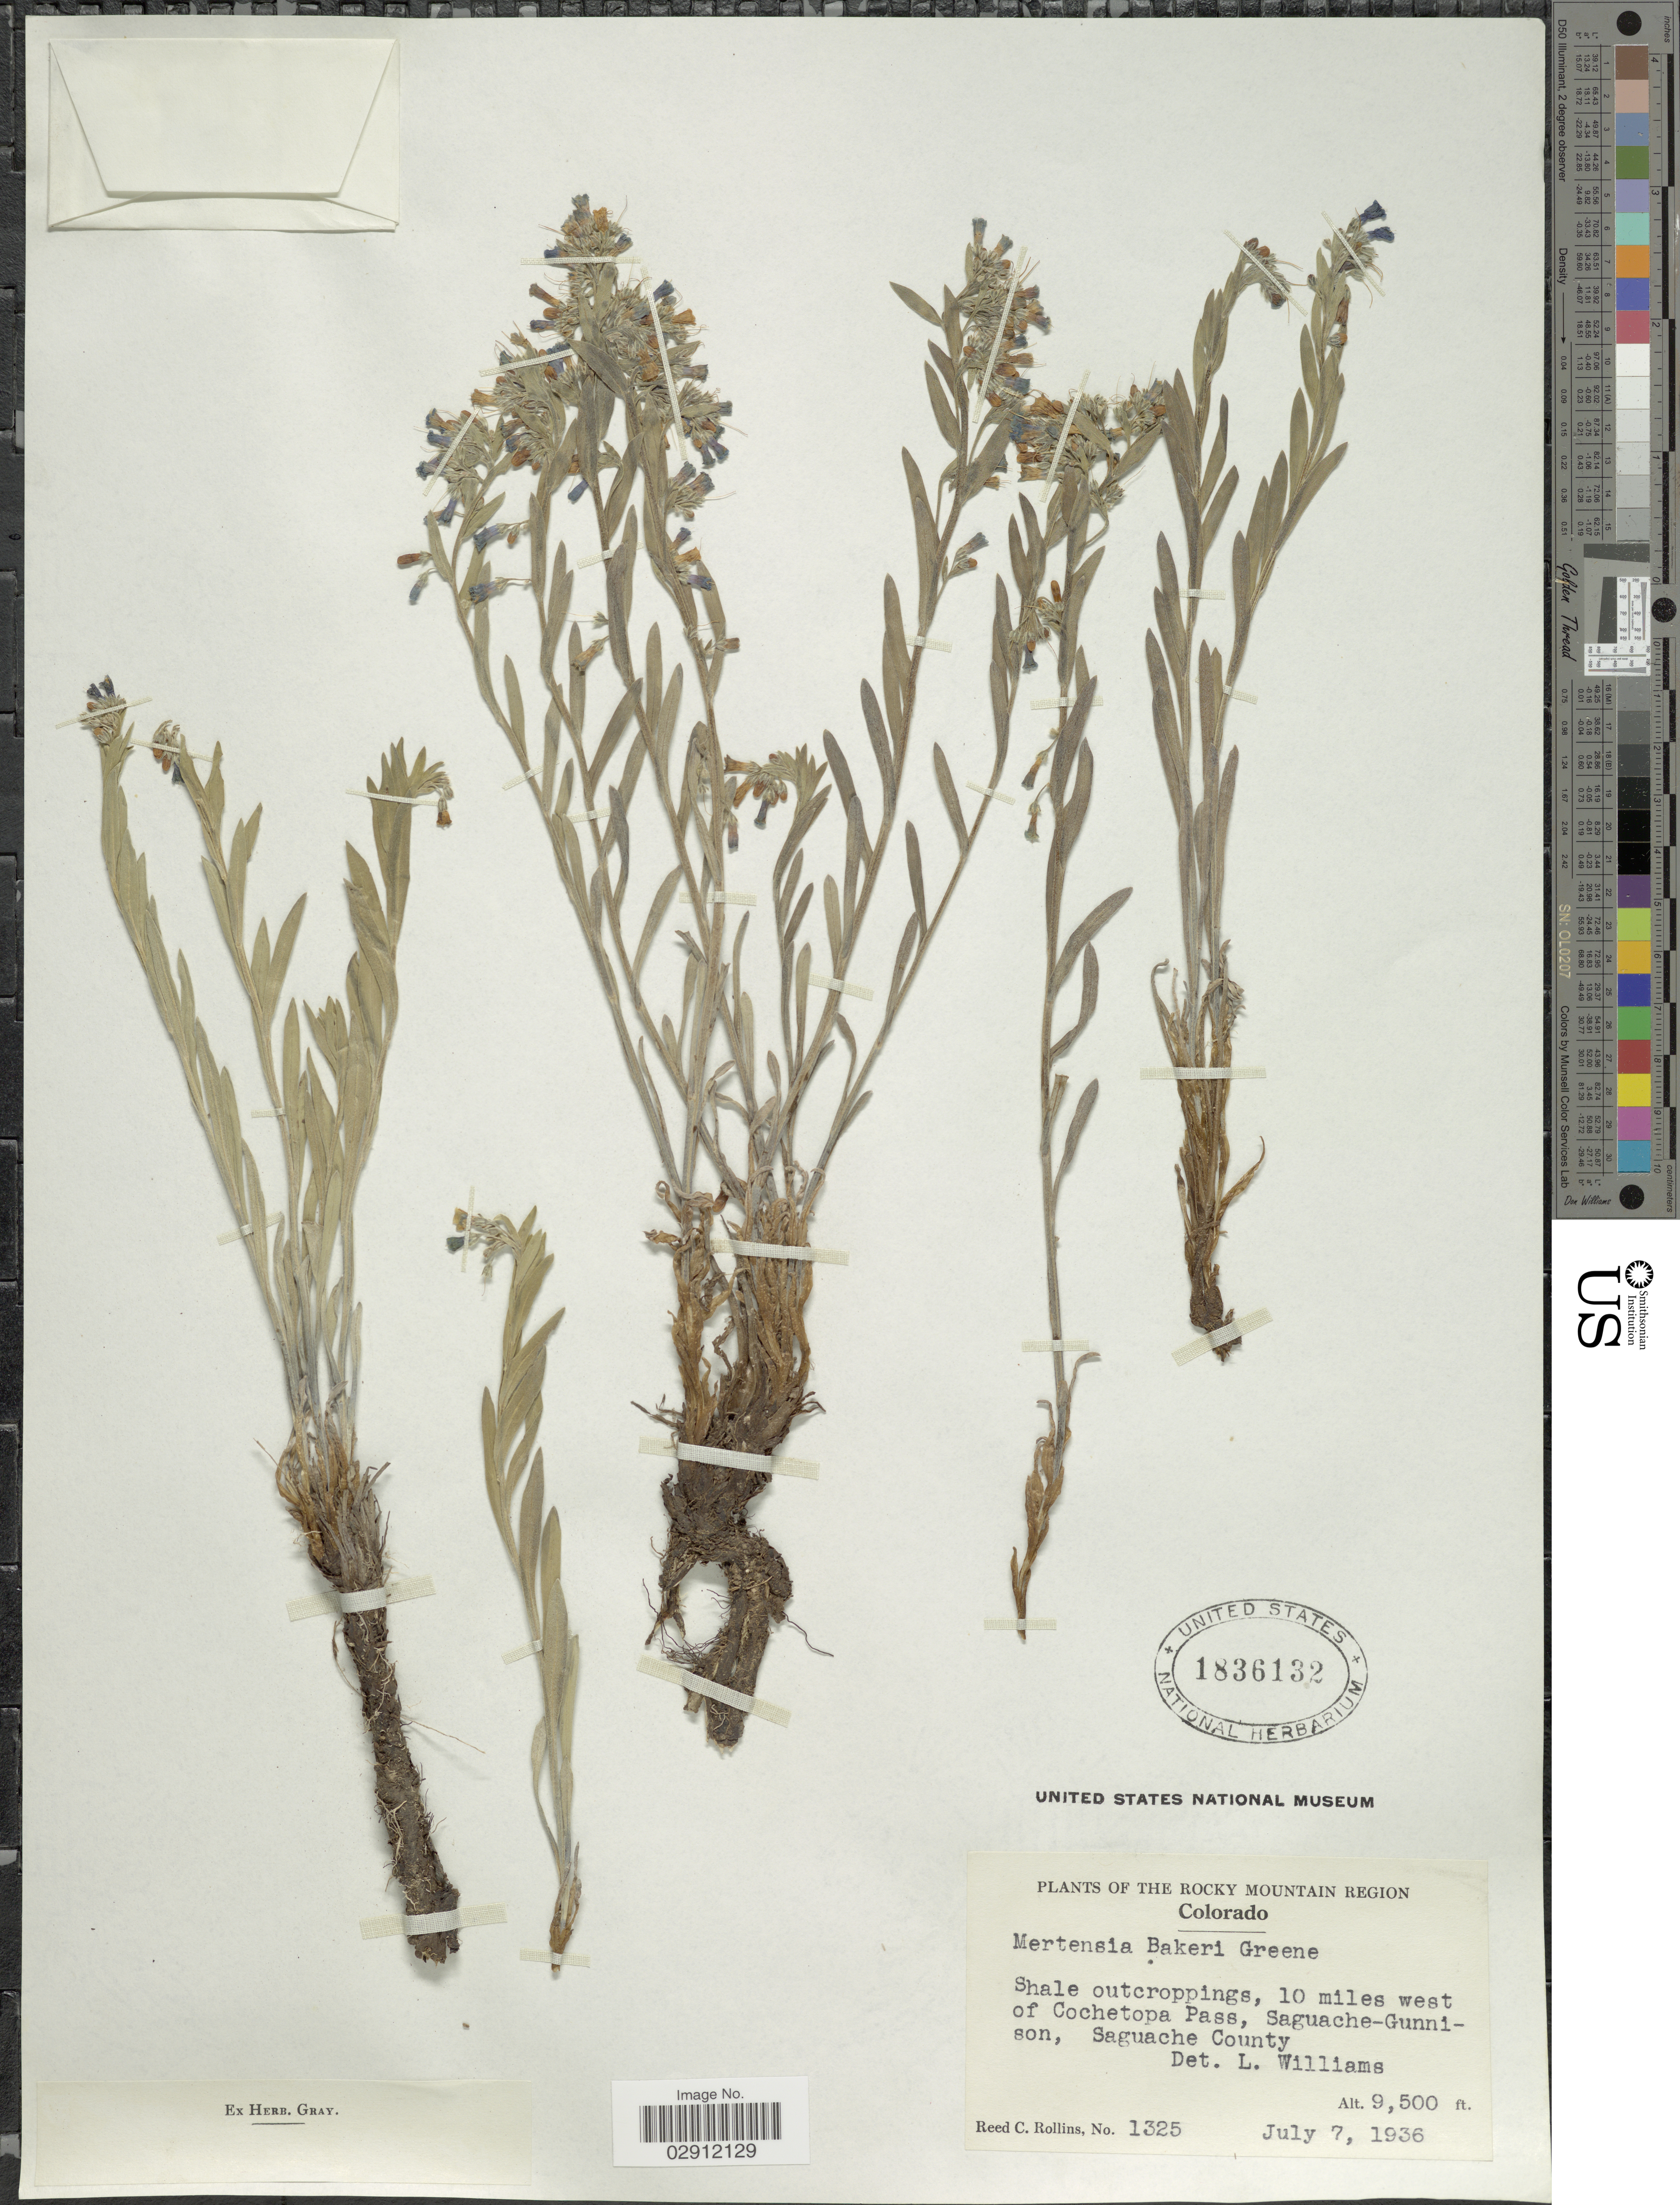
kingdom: Plantae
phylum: Tracheophyta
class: Magnoliopsida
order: Boraginales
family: Boraginaceae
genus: Mertensia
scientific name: Mertensia bakeri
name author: Greene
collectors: R. C. Rollins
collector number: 1325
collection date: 1936-07-07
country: United States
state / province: Colorado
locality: Rocky Mountain Region. 10 miles west of Cochetopa Pass, Saguache-Gunnison, Saguache County.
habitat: shale outcroppings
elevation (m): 2896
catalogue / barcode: US 1836132